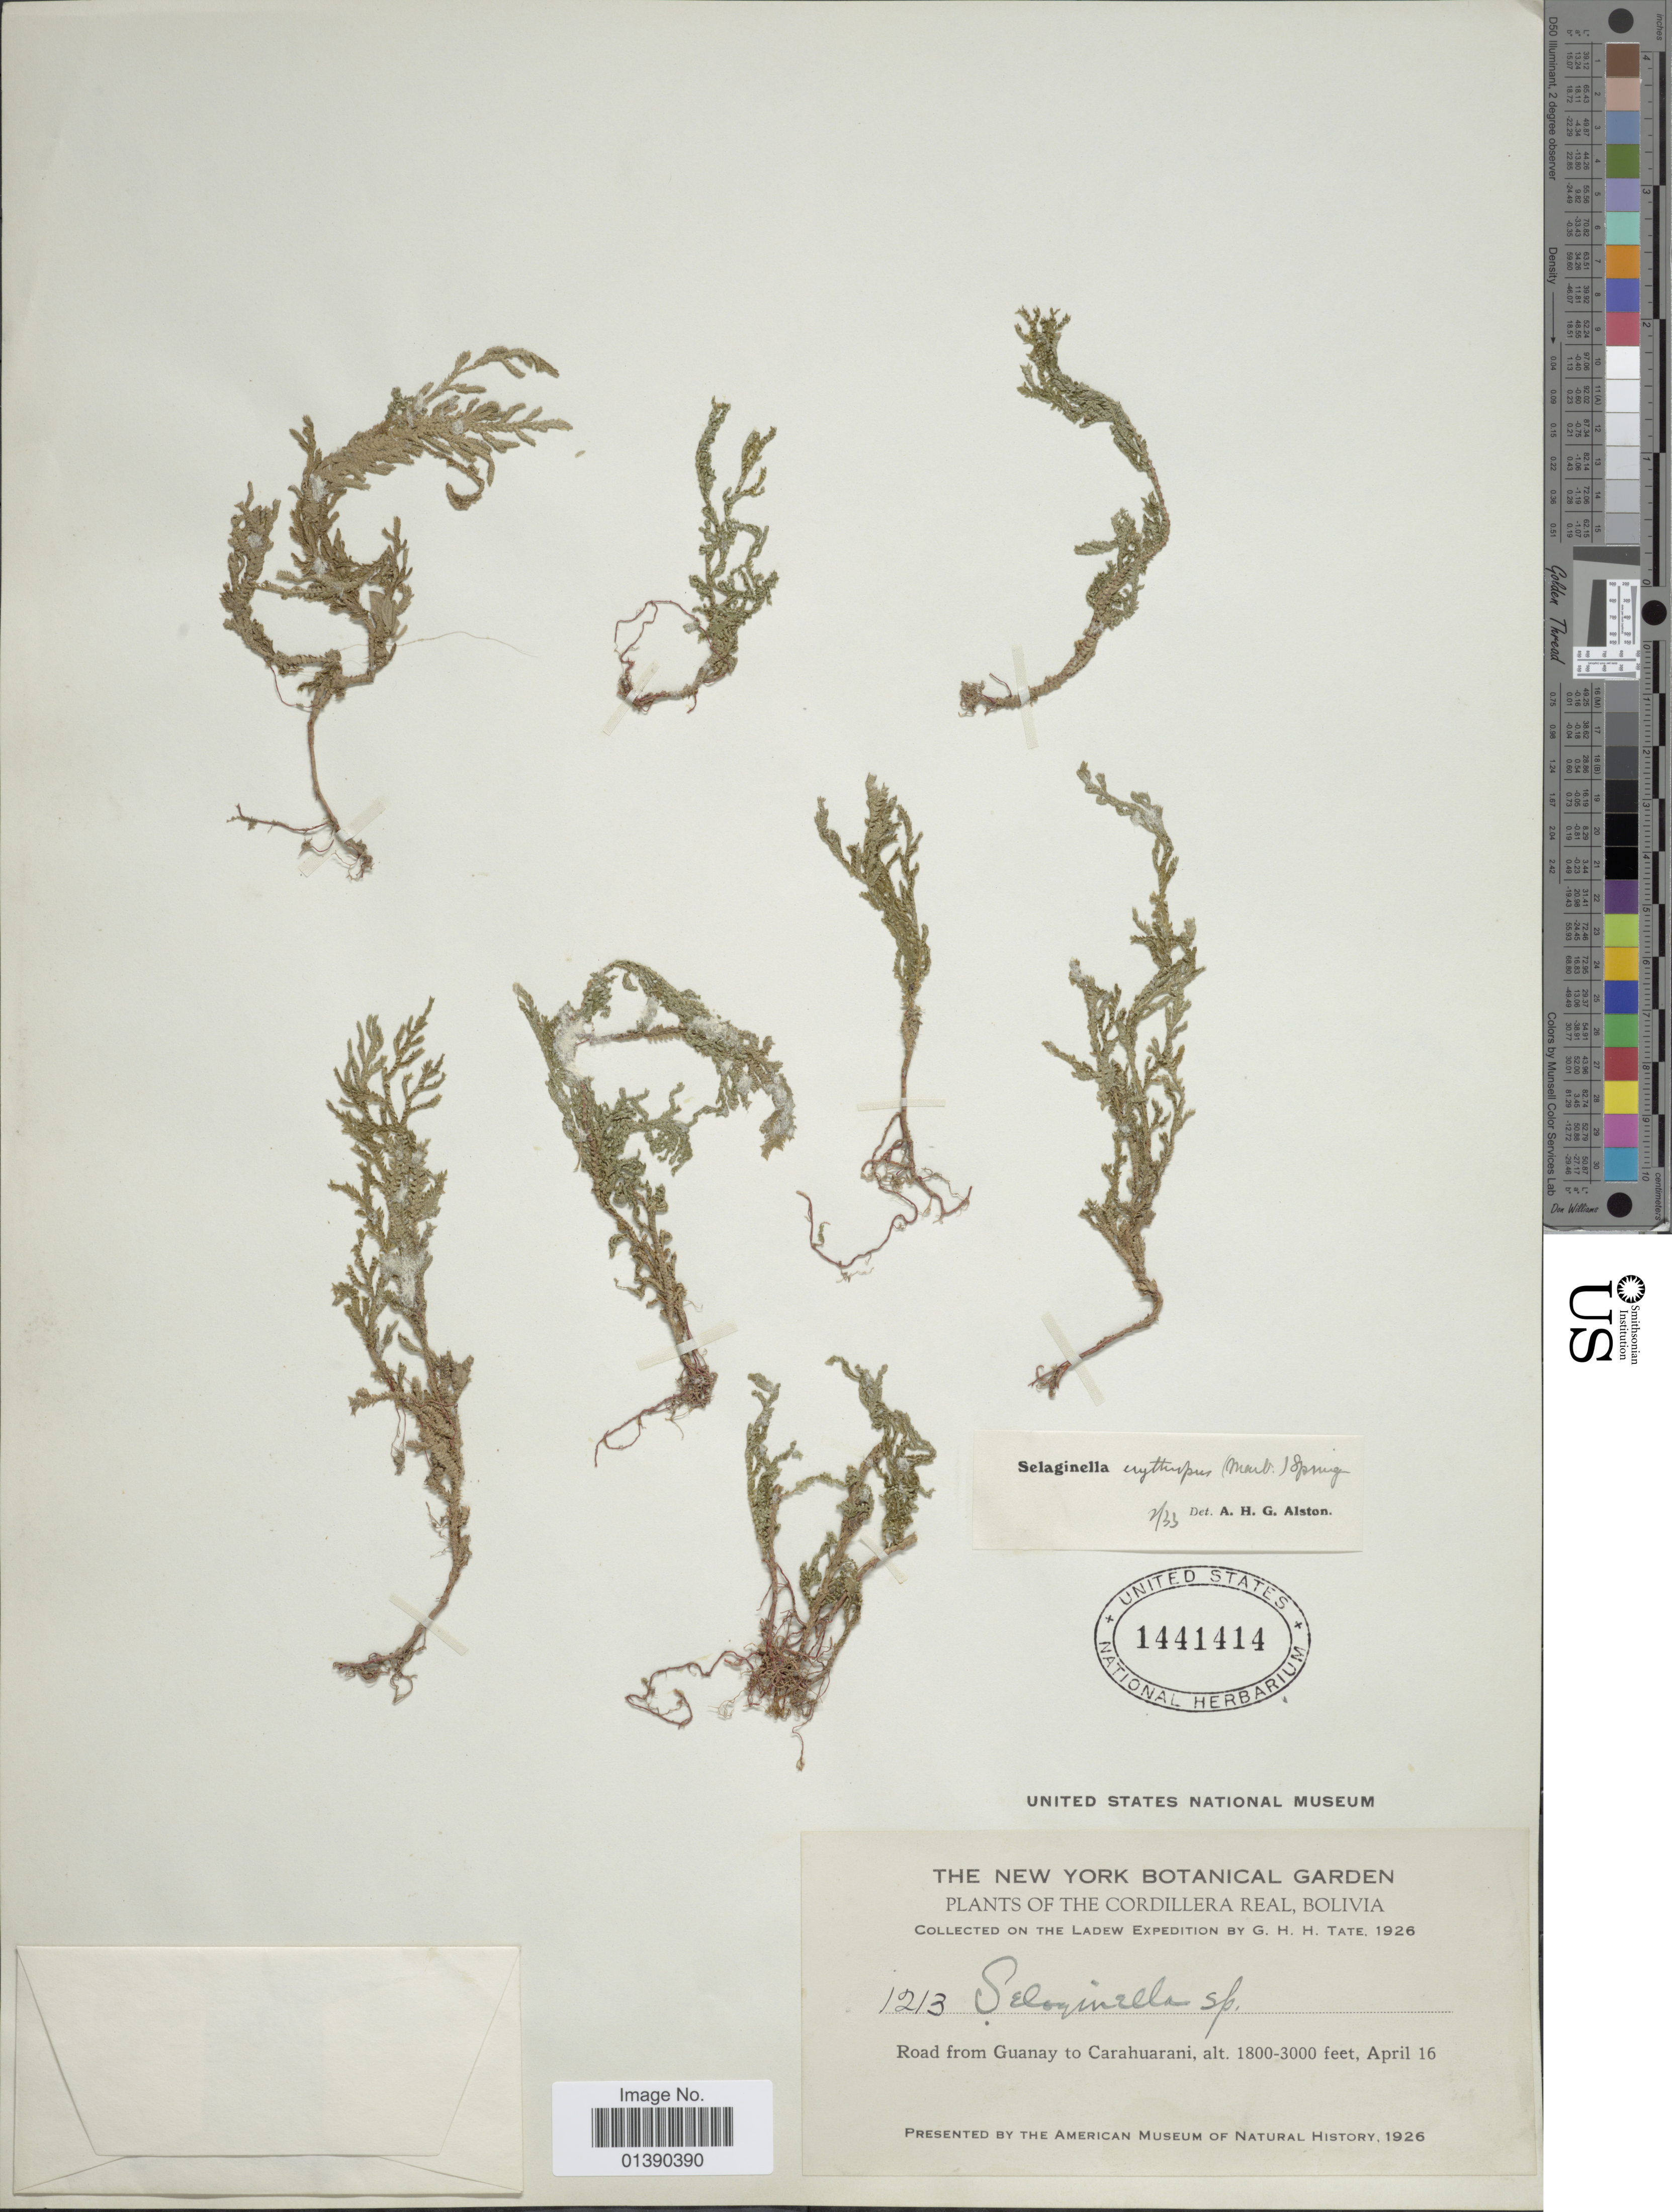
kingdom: Plantae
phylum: Tracheophyta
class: Lycopodiopsida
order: Selaginellales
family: Selaginellaceae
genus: Selaginella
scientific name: Selaginella erythropus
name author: (Mart.) Hieron.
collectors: G. Tate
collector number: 1213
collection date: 1926-04-16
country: Bolivia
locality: Road from Guanay to Cordillera Real, Carahuarani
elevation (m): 549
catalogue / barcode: US 1441414